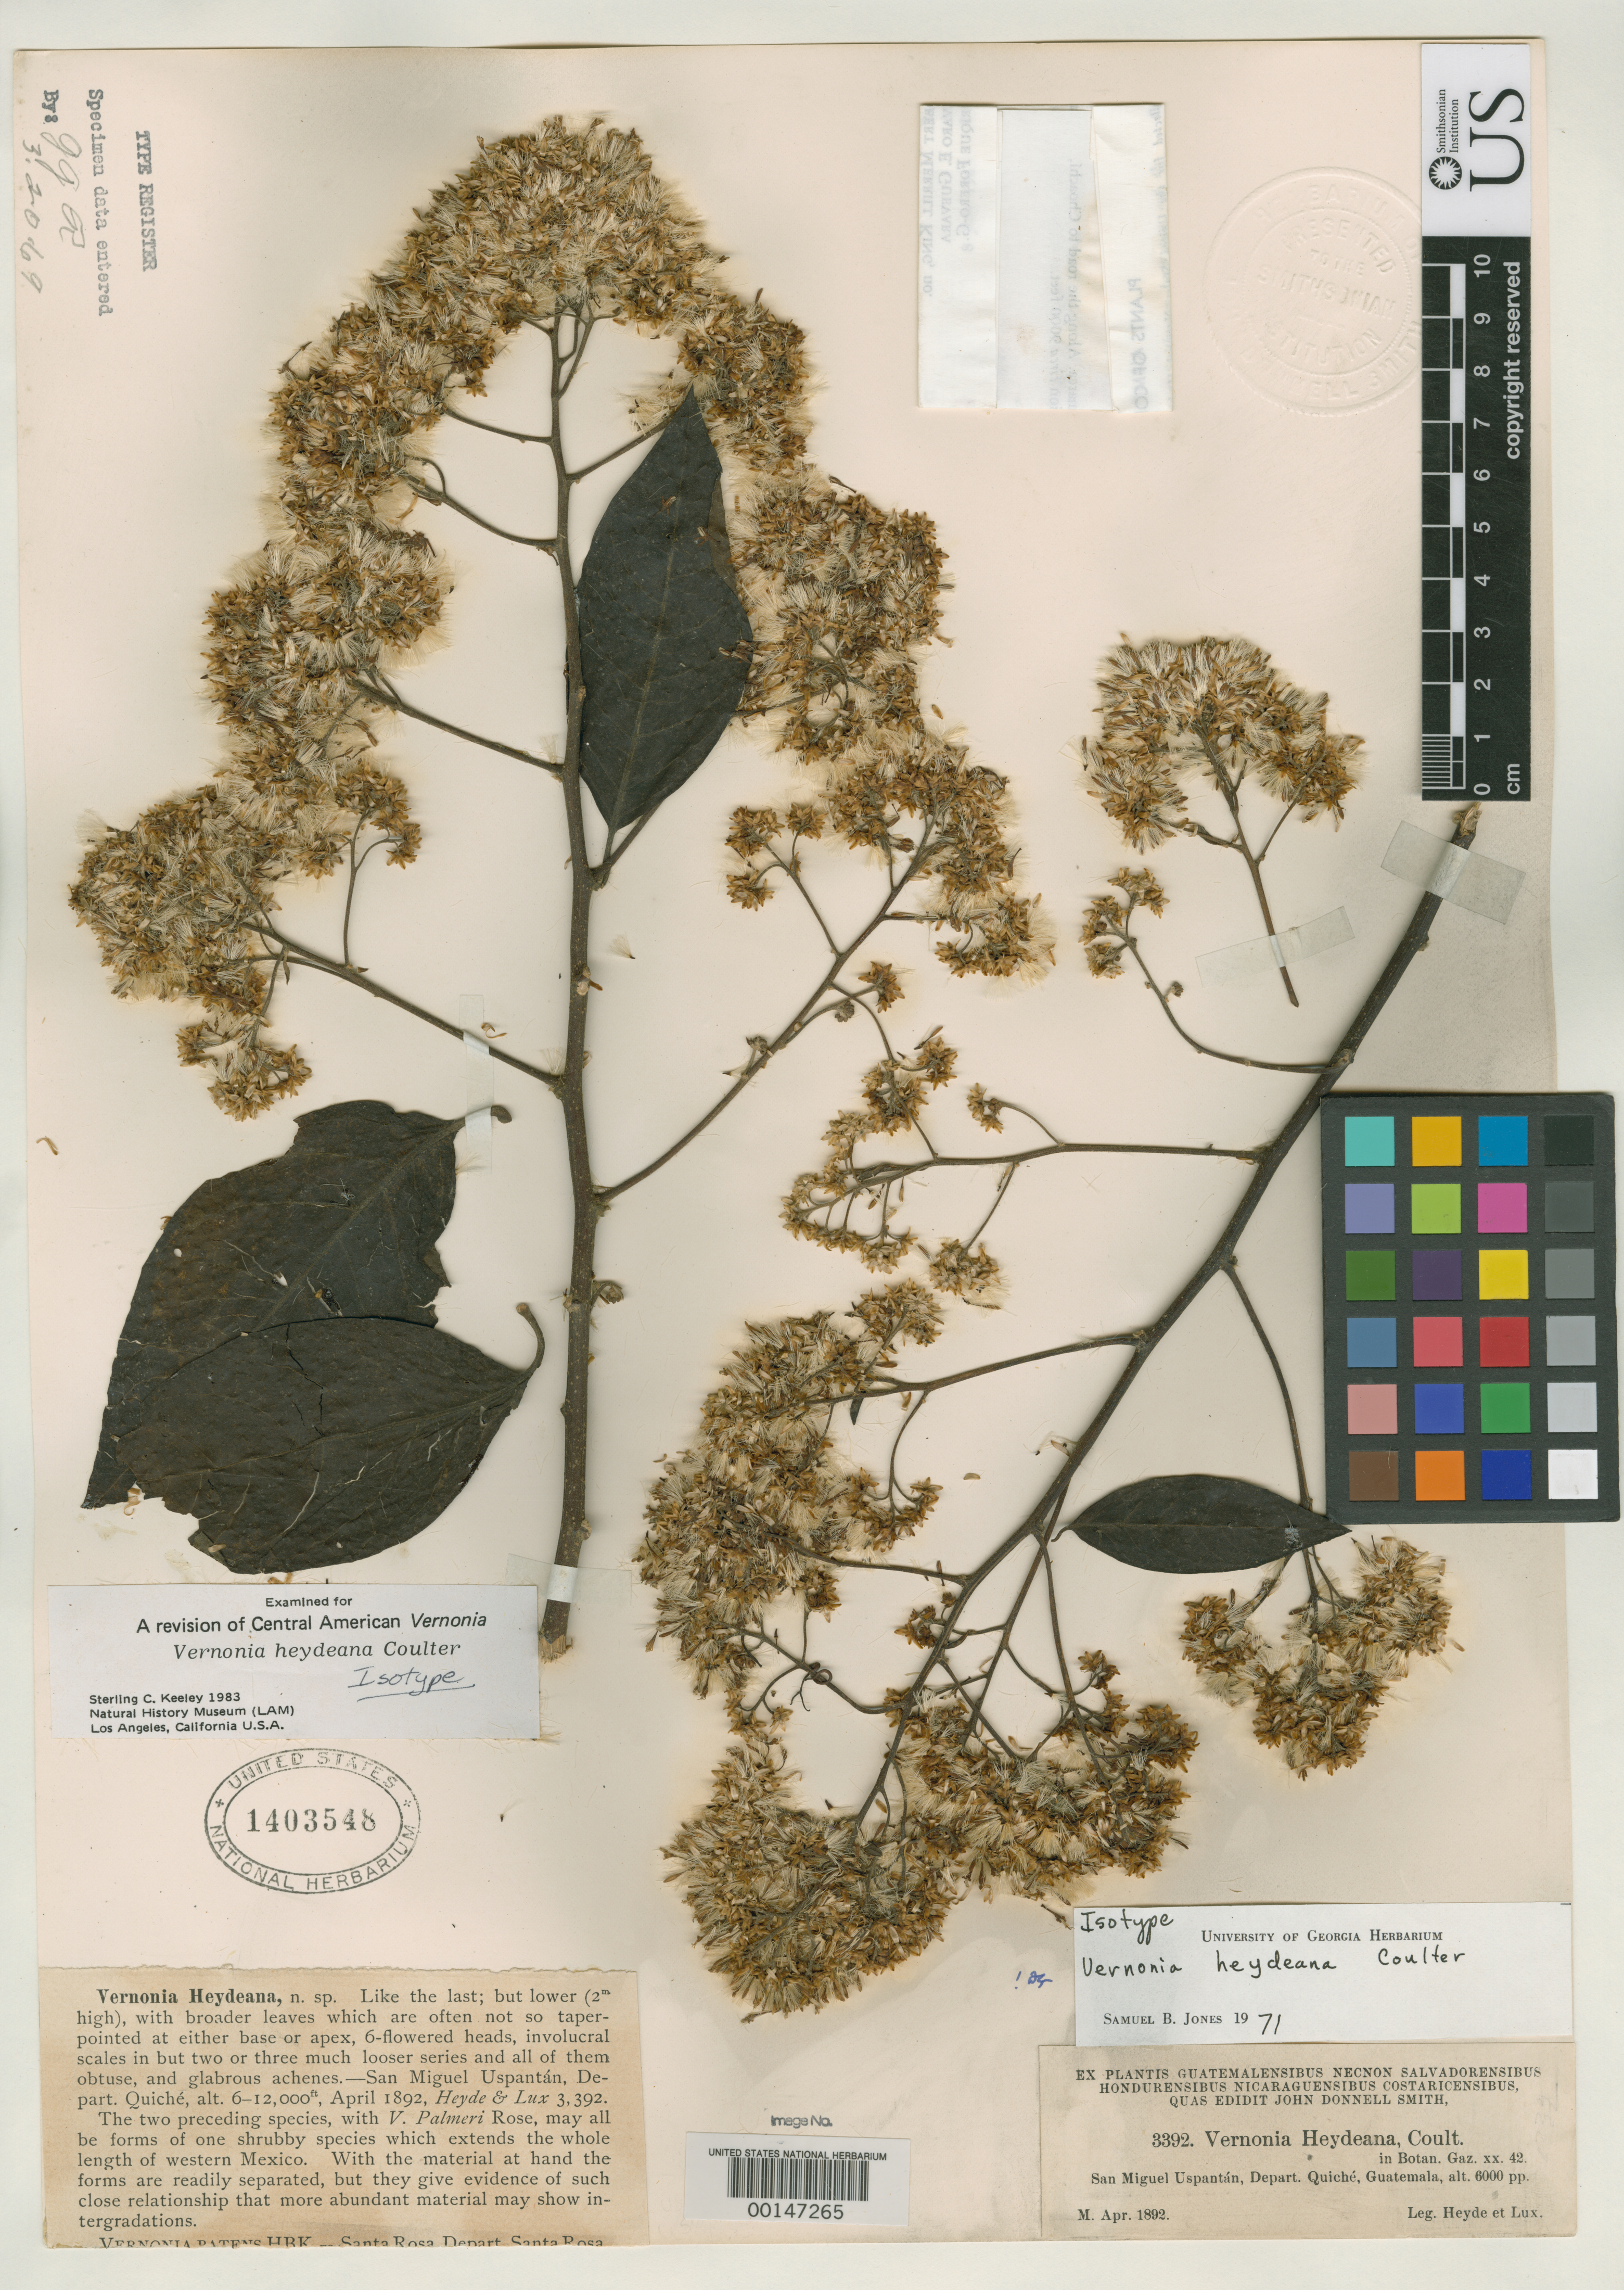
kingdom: Plantae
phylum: Tracheophyta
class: Magnoliopsida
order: Asterales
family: Asteraceae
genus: Vernonia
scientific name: Vernonia heydeana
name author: J.M. Coult.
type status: Isotype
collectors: E. T. Heyde & E. Lux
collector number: J.D.S. 3392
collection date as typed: Apr 1892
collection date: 1892-04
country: Guatemala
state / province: El Quiché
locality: San Miguel Uspantán.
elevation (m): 1829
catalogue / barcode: US 1403548